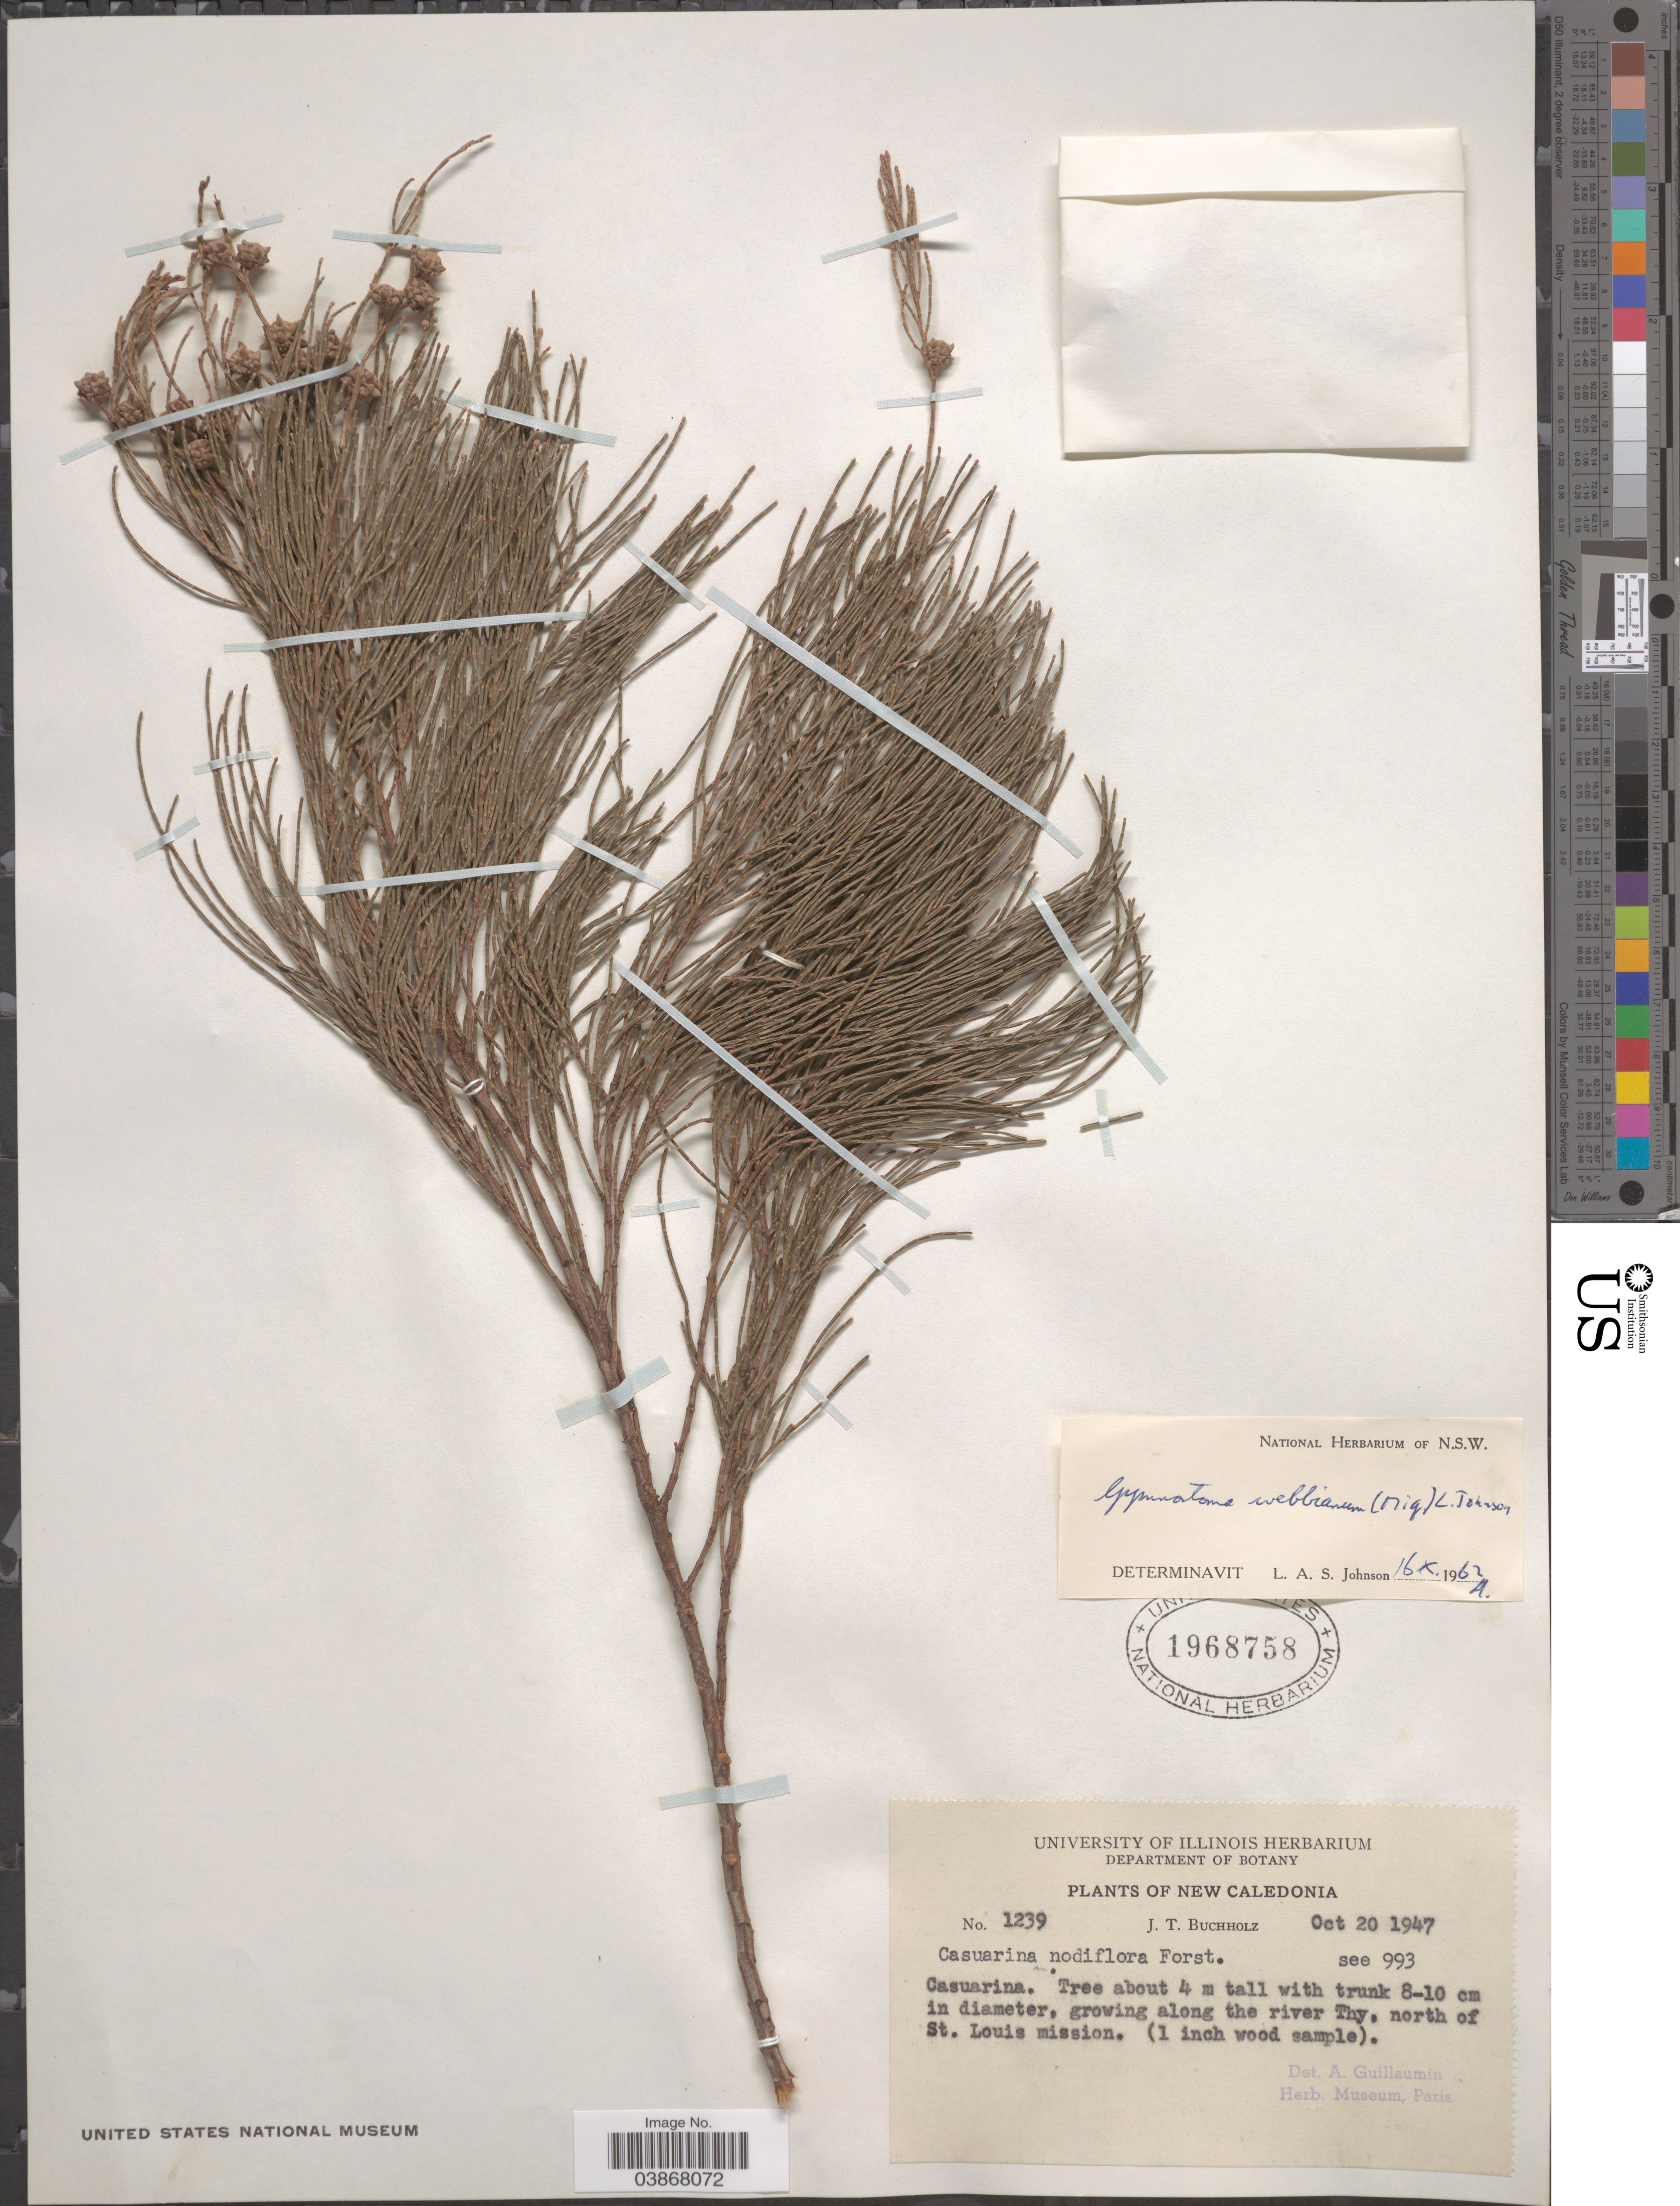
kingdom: Plantae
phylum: Tracheophyta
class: Magnoliopsida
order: Fagales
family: Casuarinaceae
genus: Gymnostoma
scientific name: Gymnostoma webbianum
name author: (Miq.) L.A.S. Johnson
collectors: J. T. Buchholz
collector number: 1239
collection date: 1947-10-20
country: New Caledonia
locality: Along the river Thy, north of St. Louis mission.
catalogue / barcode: US 1968758